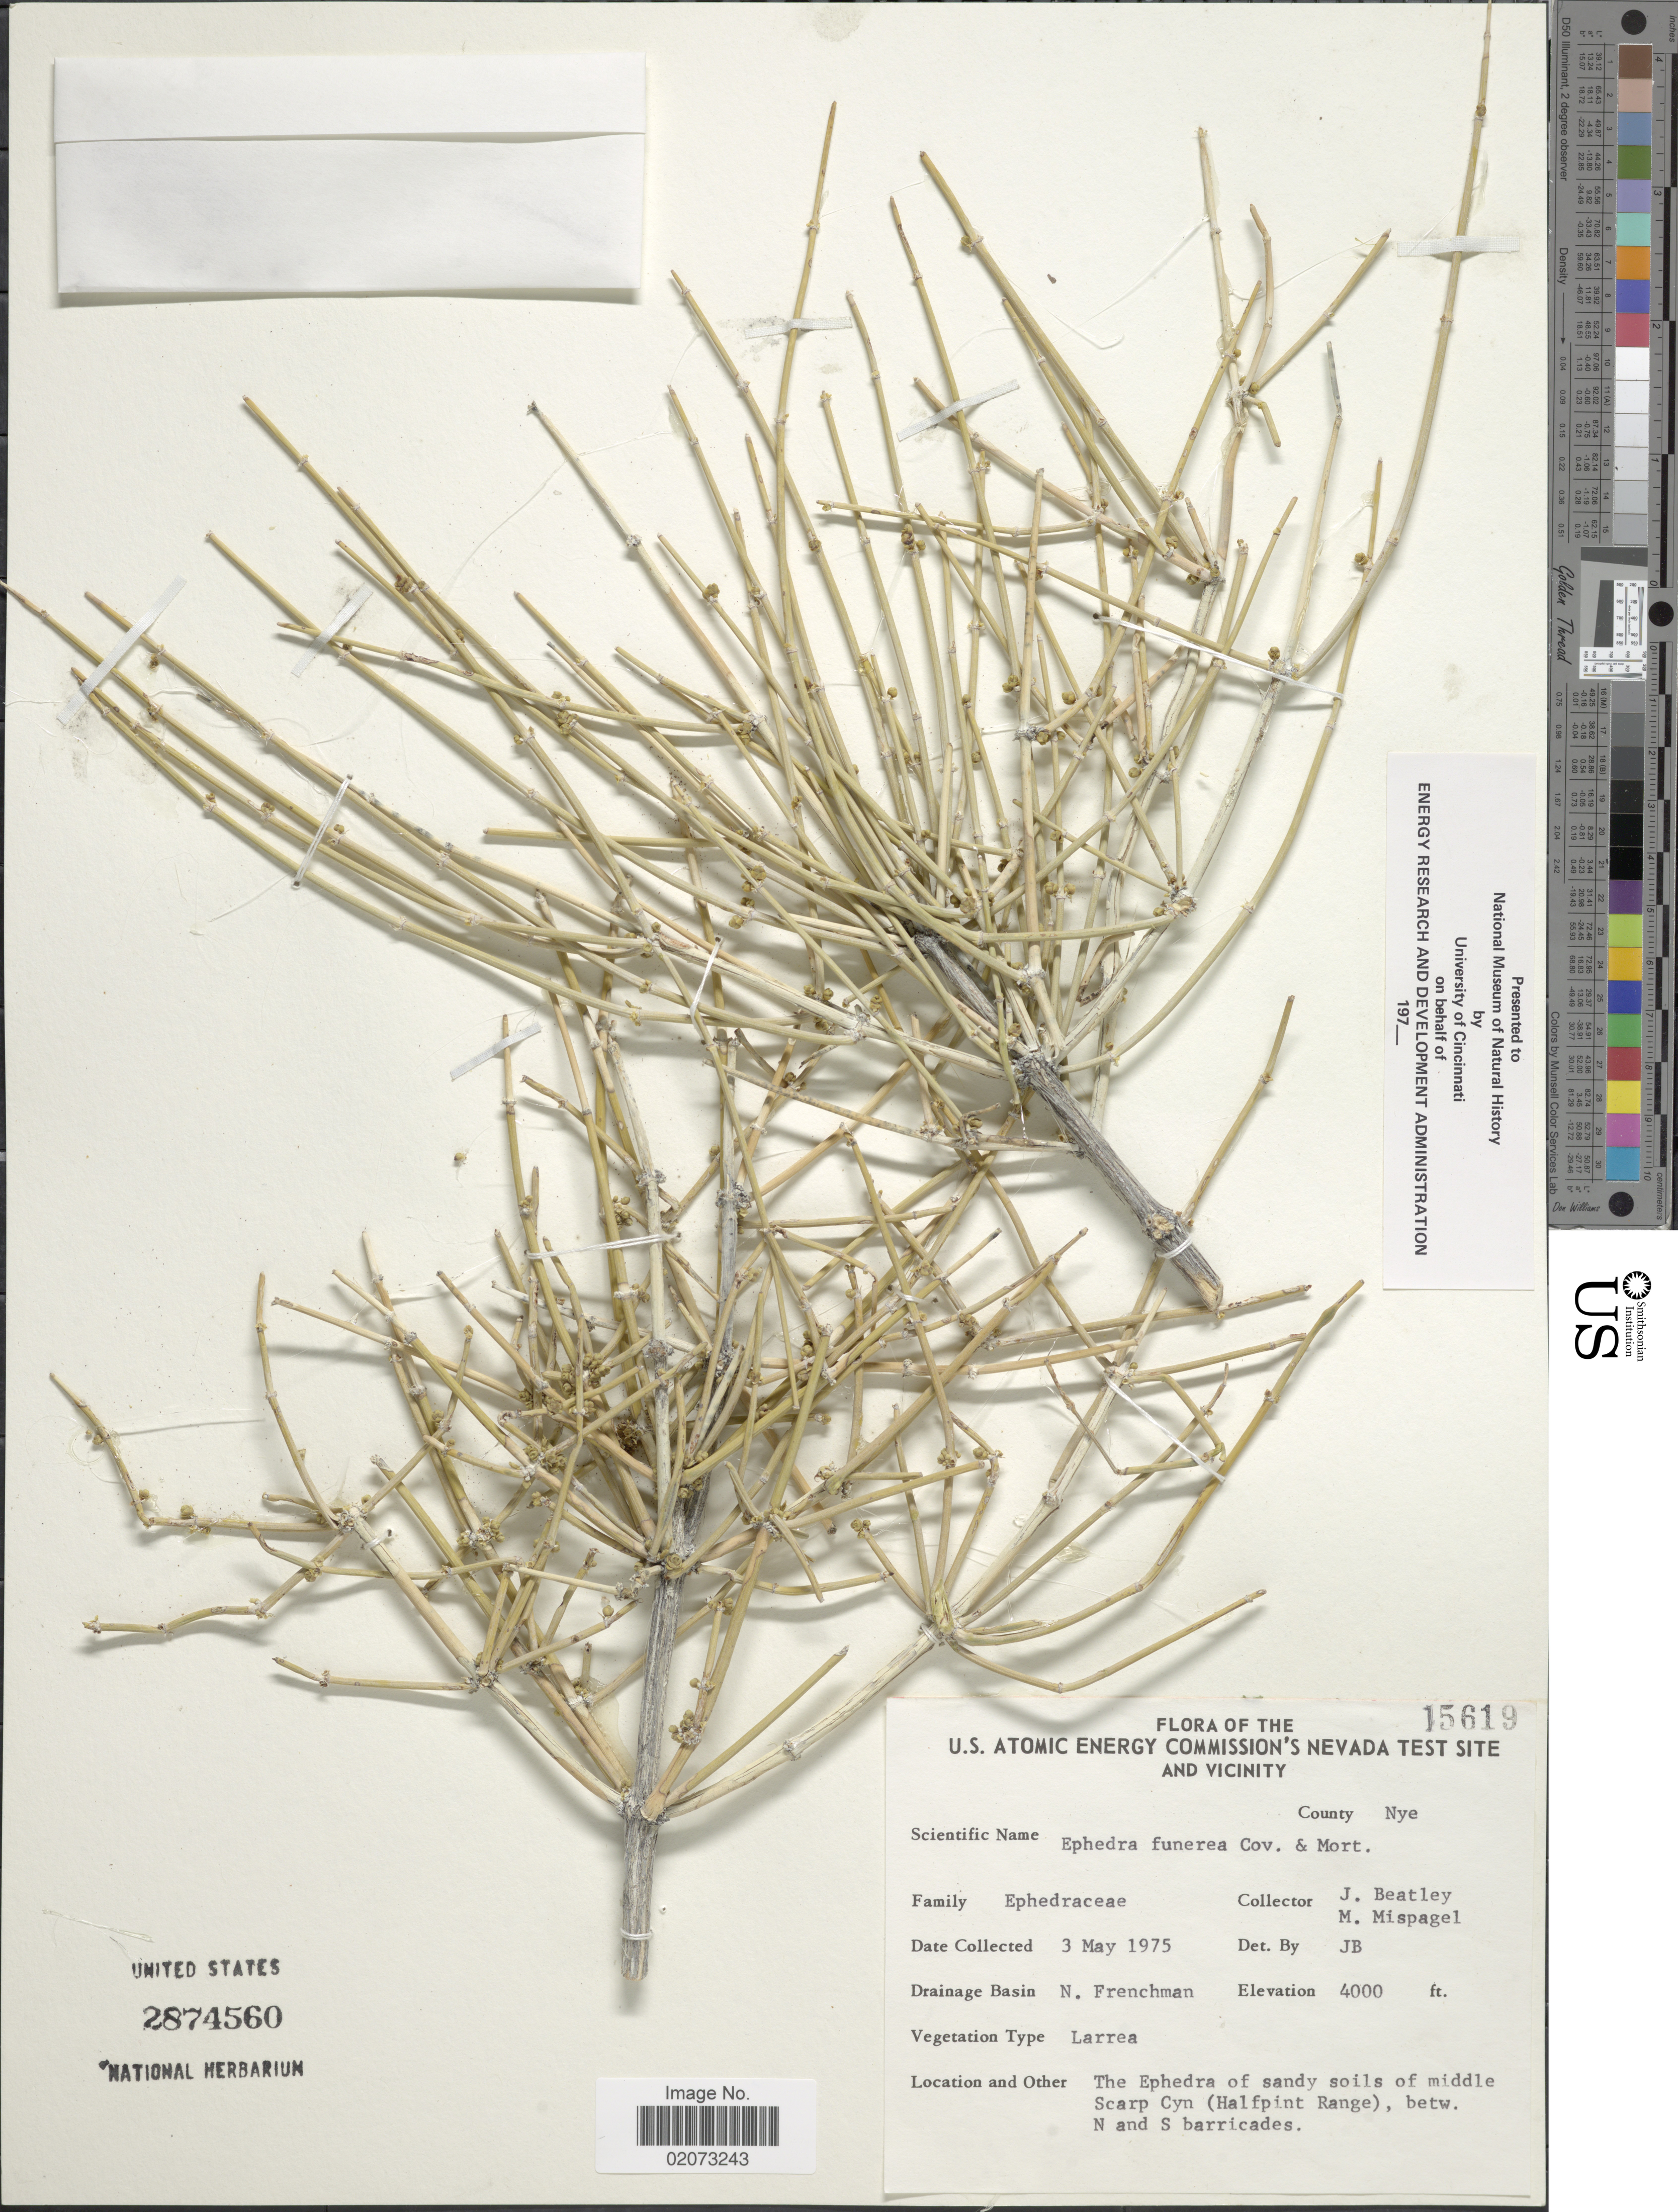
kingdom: Plantae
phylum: Tracheophyta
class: Gnetopsida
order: Ephedrales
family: Ephedraceae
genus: Ephedra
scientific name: Ephedra funerea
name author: Coville & C.V. Morton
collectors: J. C. Beatley & M. Mispagel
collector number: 15619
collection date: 1975-05-03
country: United States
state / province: Nevada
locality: U. S. Atomic Energy Commission's Nevada Test Site and vicinity. County Nye. Drainage Basin N. Frenchman. middle Scarp Cyn (Halfpint Range), betw. N and S barricades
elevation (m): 1219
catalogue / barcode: US 2874560